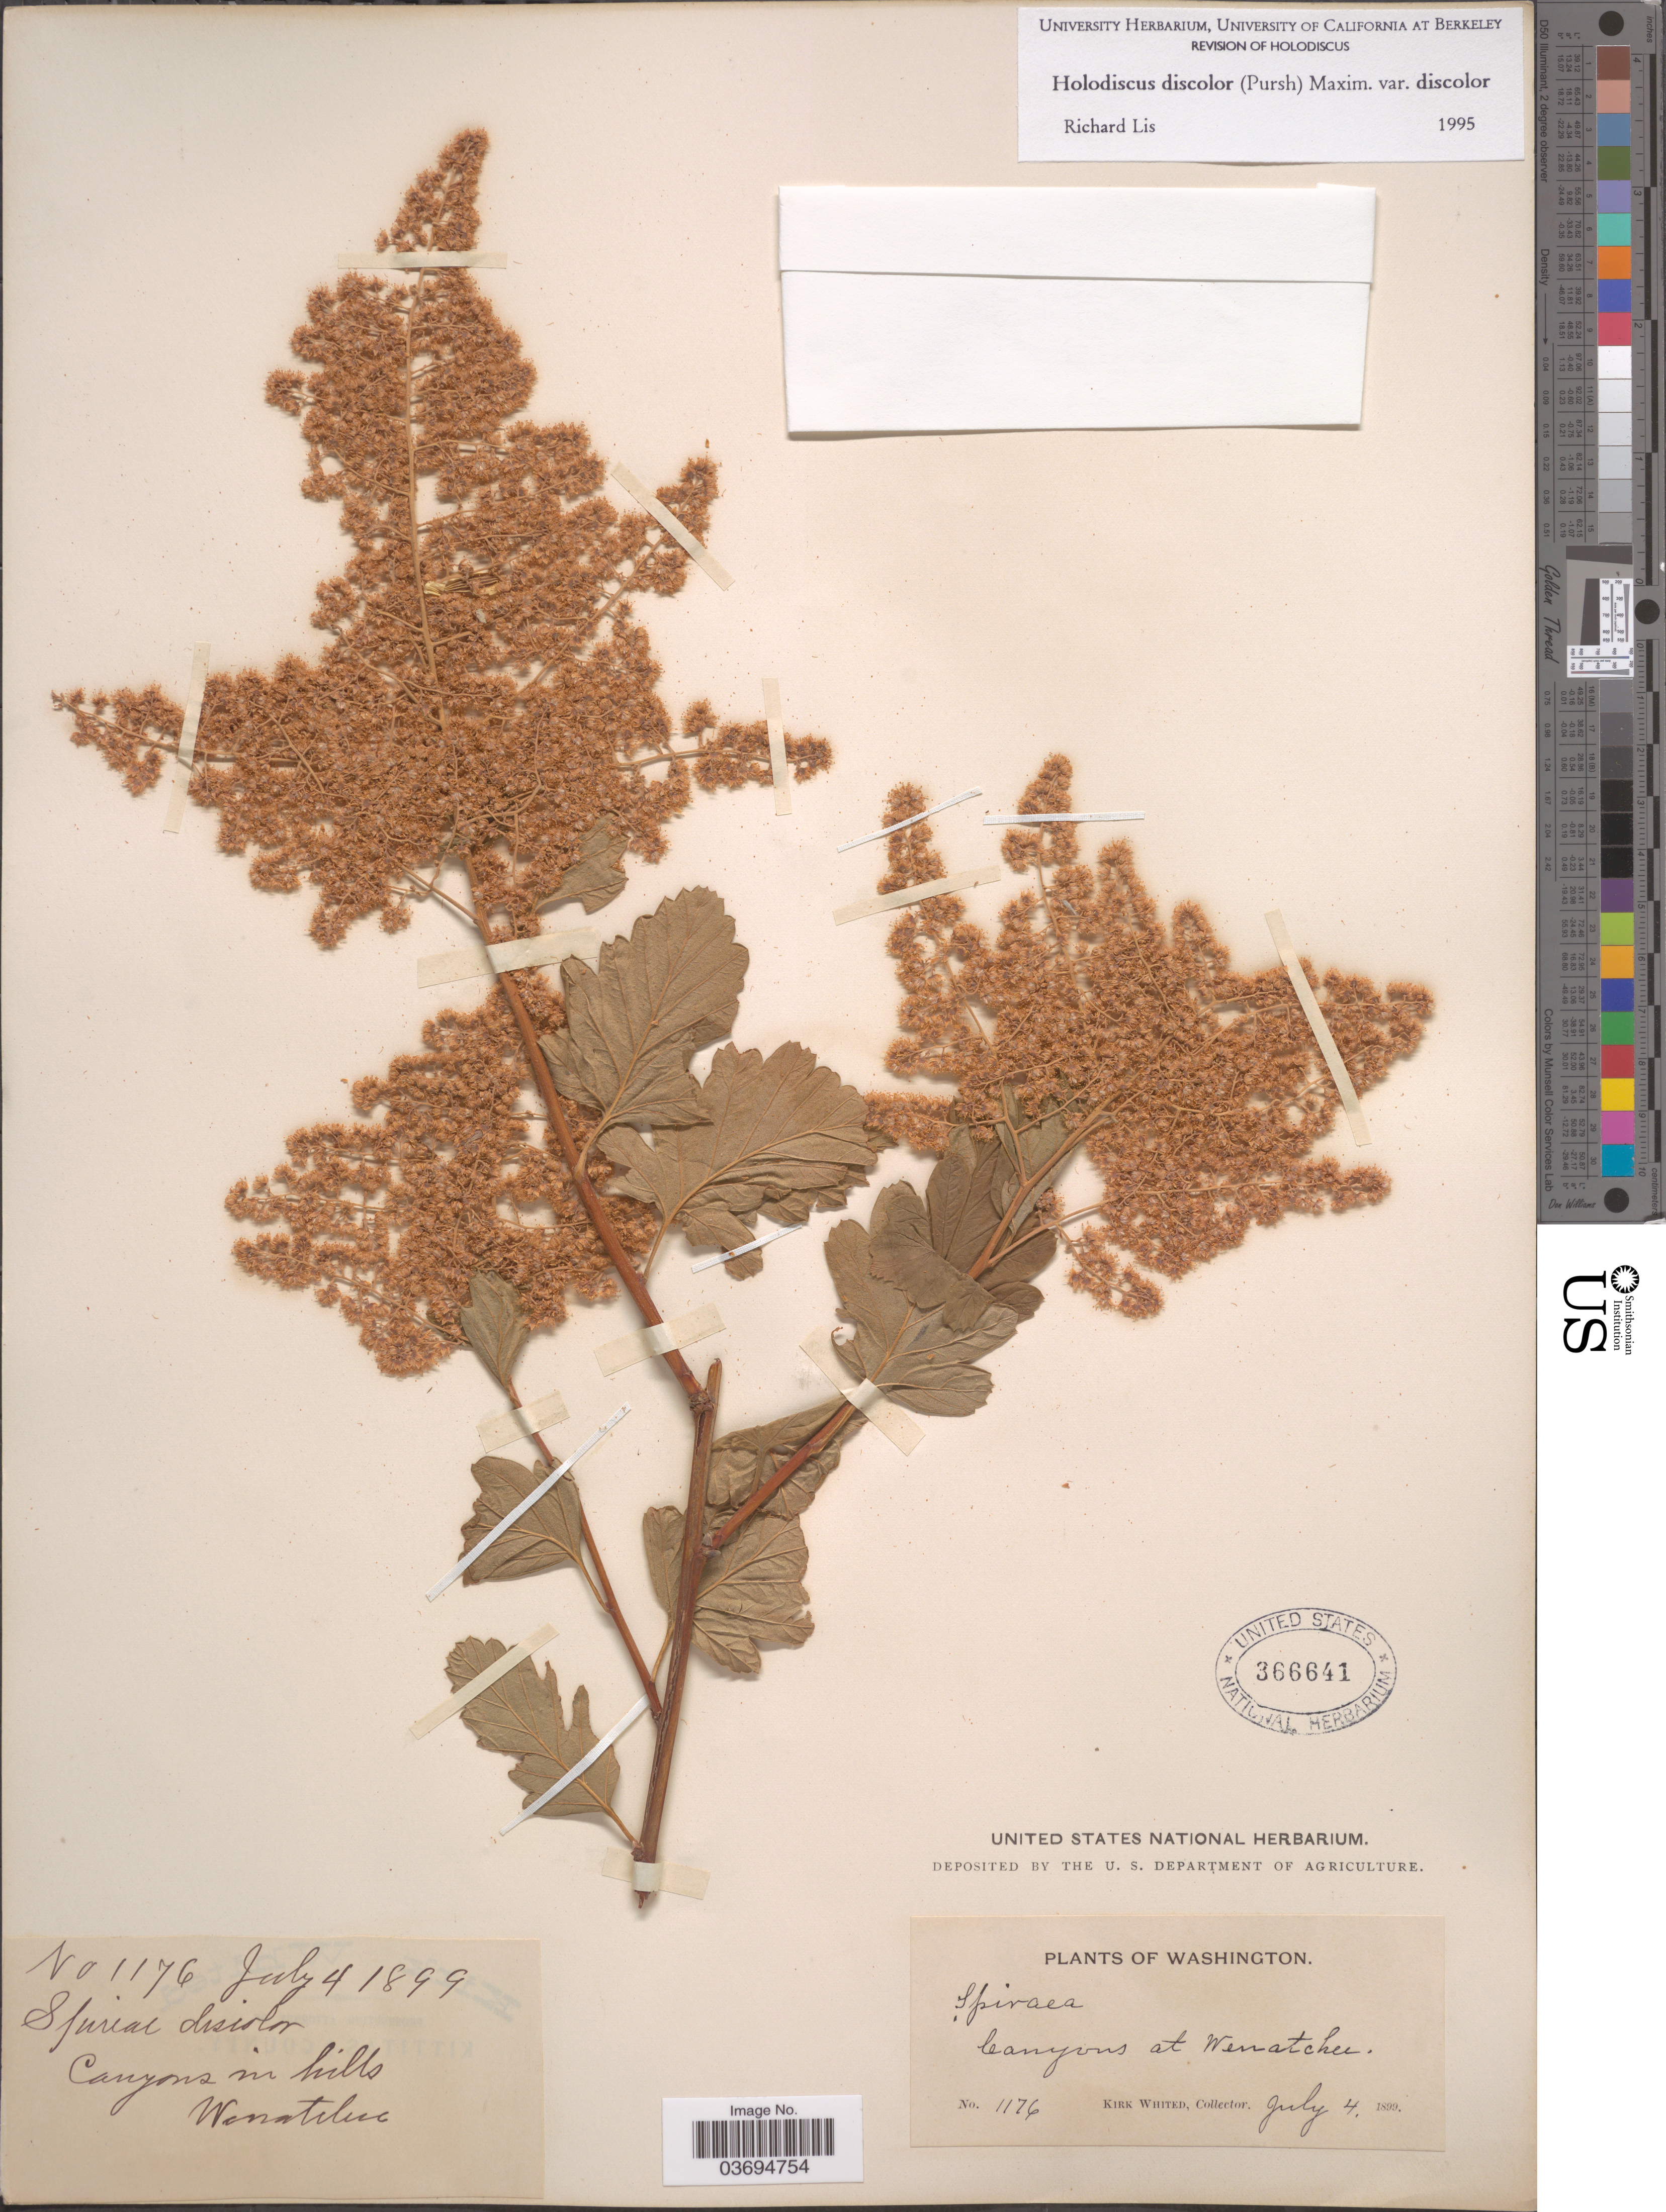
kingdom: Plantae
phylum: Tracheophyta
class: Magnoliopsida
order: Rosales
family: Rosaceae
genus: Holodiscus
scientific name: Holodiscus discolor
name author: (Pursh) Maxim.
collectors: K. Whited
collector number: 1176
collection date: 1899-07-04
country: United States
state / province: Washington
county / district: Chelan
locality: Canyons at Wenatchee. Canyons in hills Wenatchee.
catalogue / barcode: US 366641